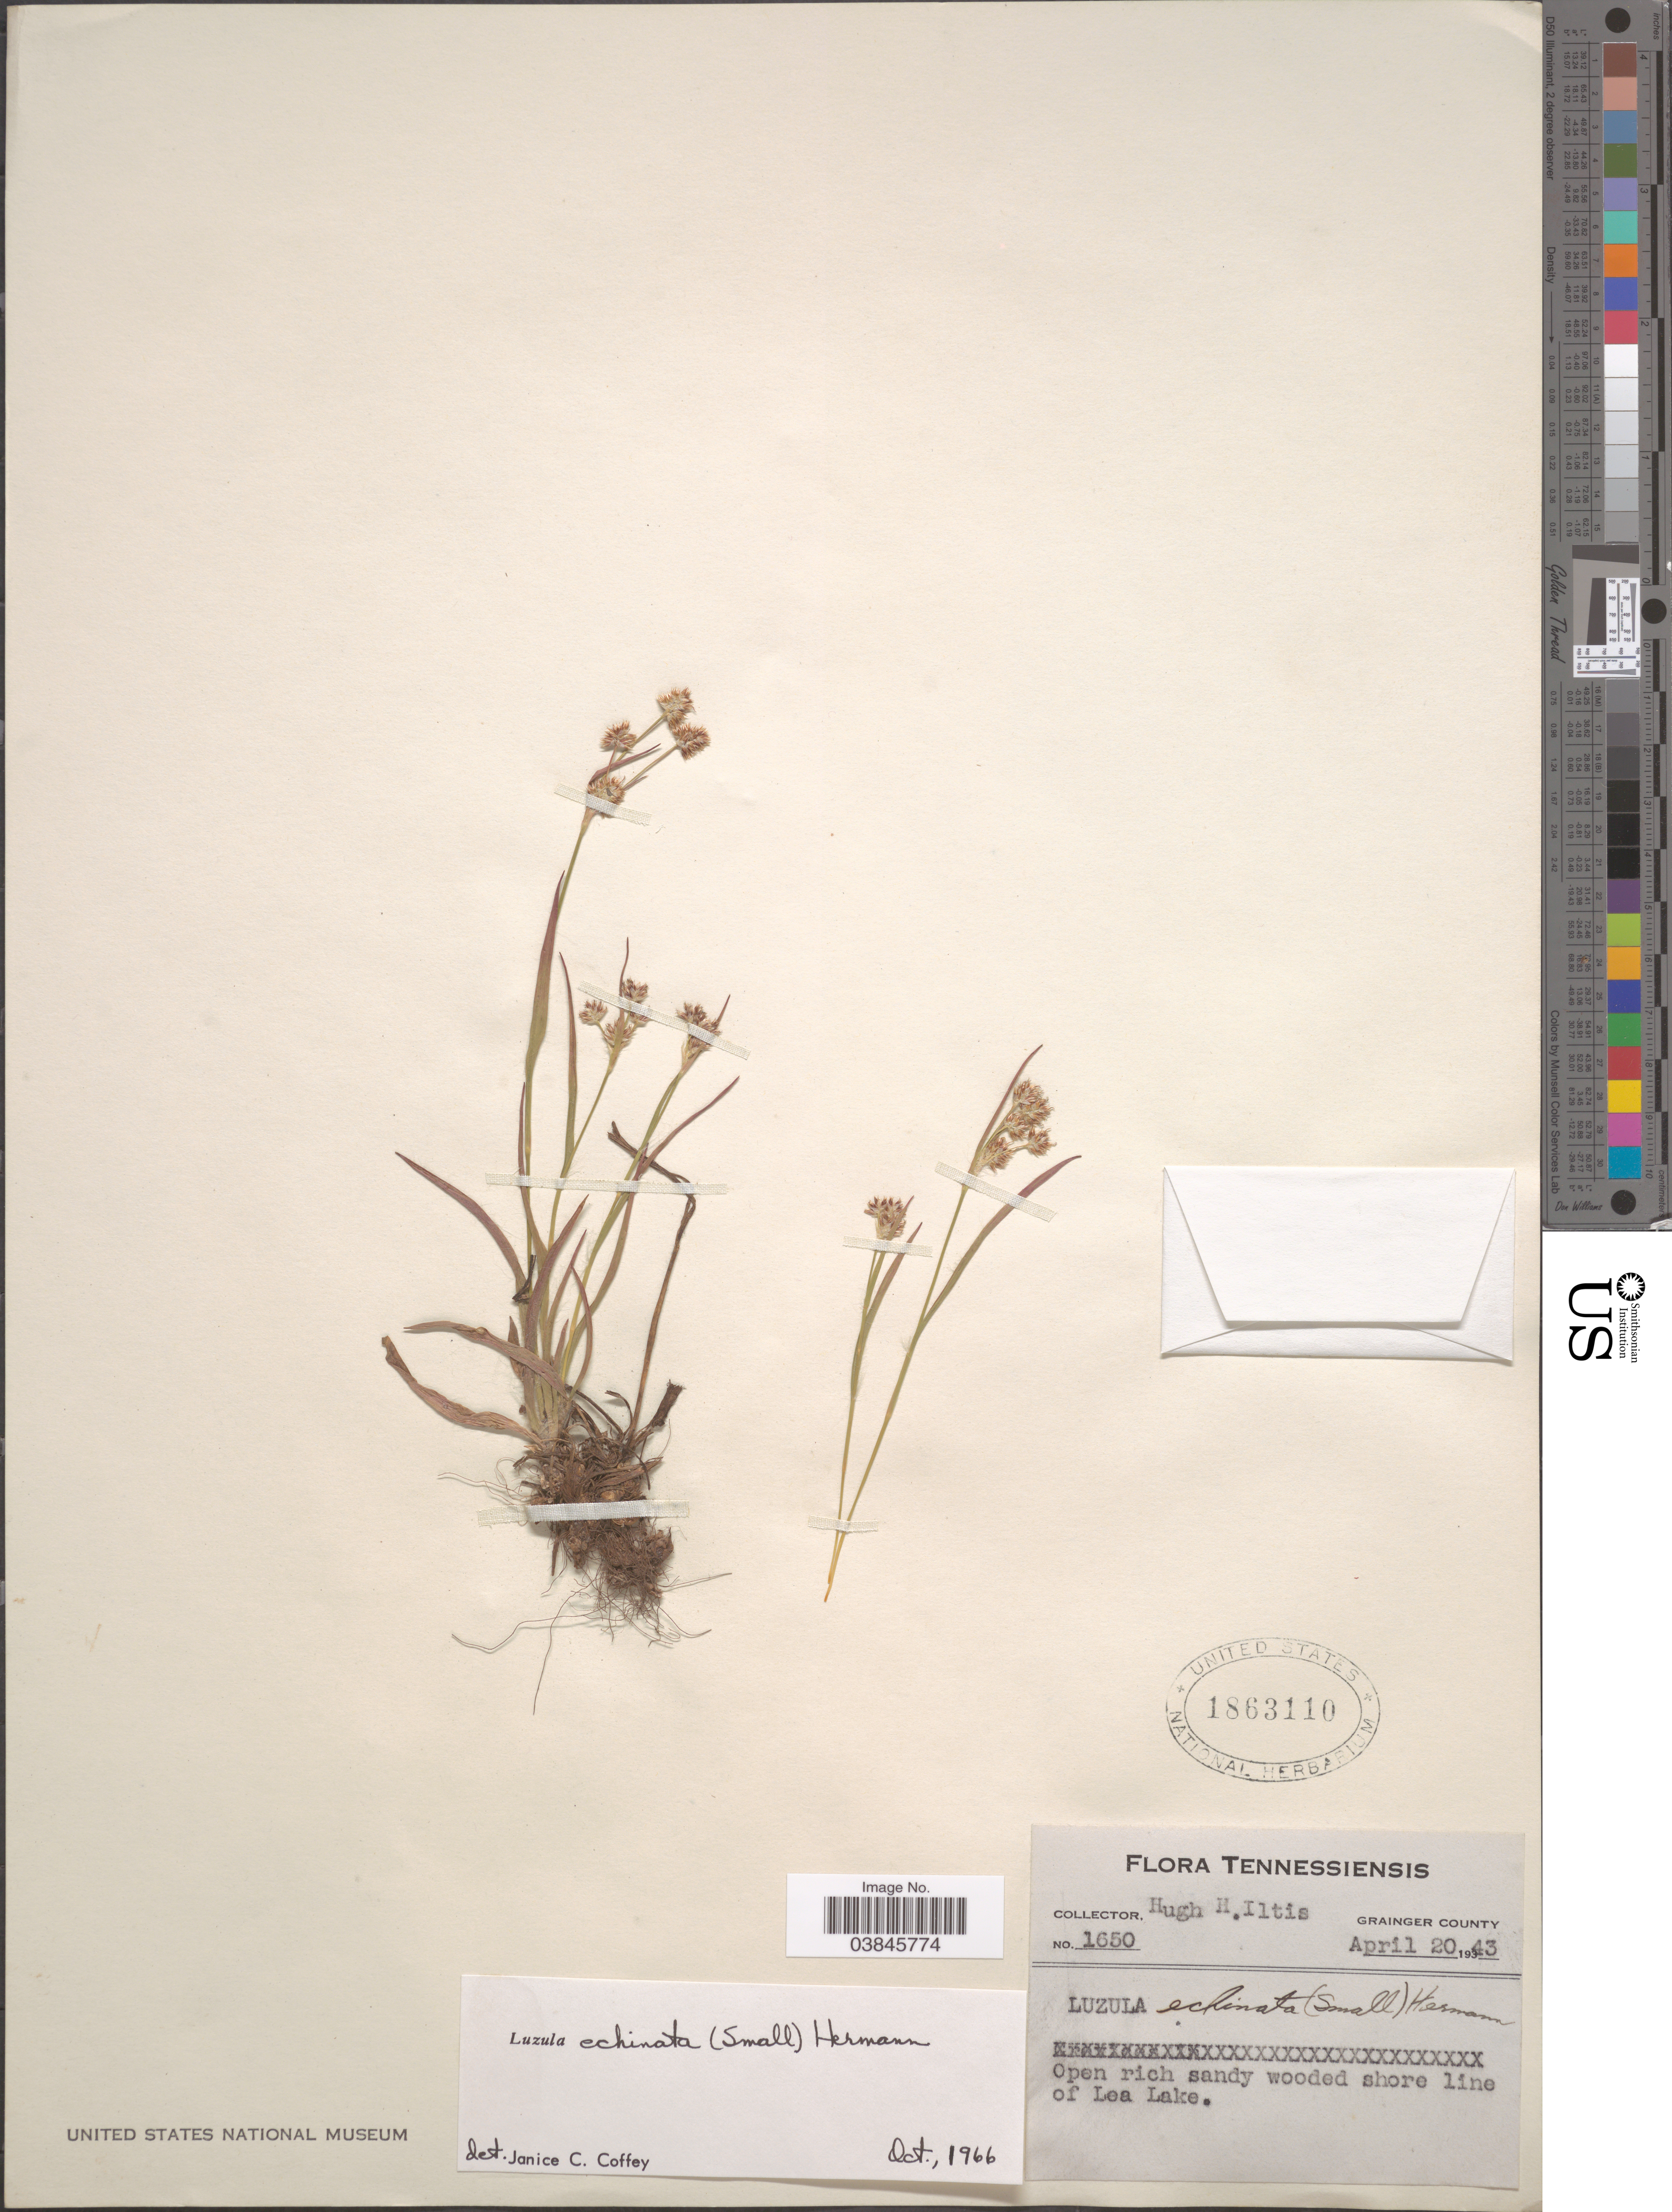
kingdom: Plantae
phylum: Tracheophyta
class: Liliopsida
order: Poales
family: Juncaceae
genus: Luzula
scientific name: Luzula echinata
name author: (Small) F.J. Herm.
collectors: H. Iltis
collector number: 1650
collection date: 1943-04-20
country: United States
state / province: Tennessee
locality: Grainger County. Shore line of Lea Lake.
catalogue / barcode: US 1863110